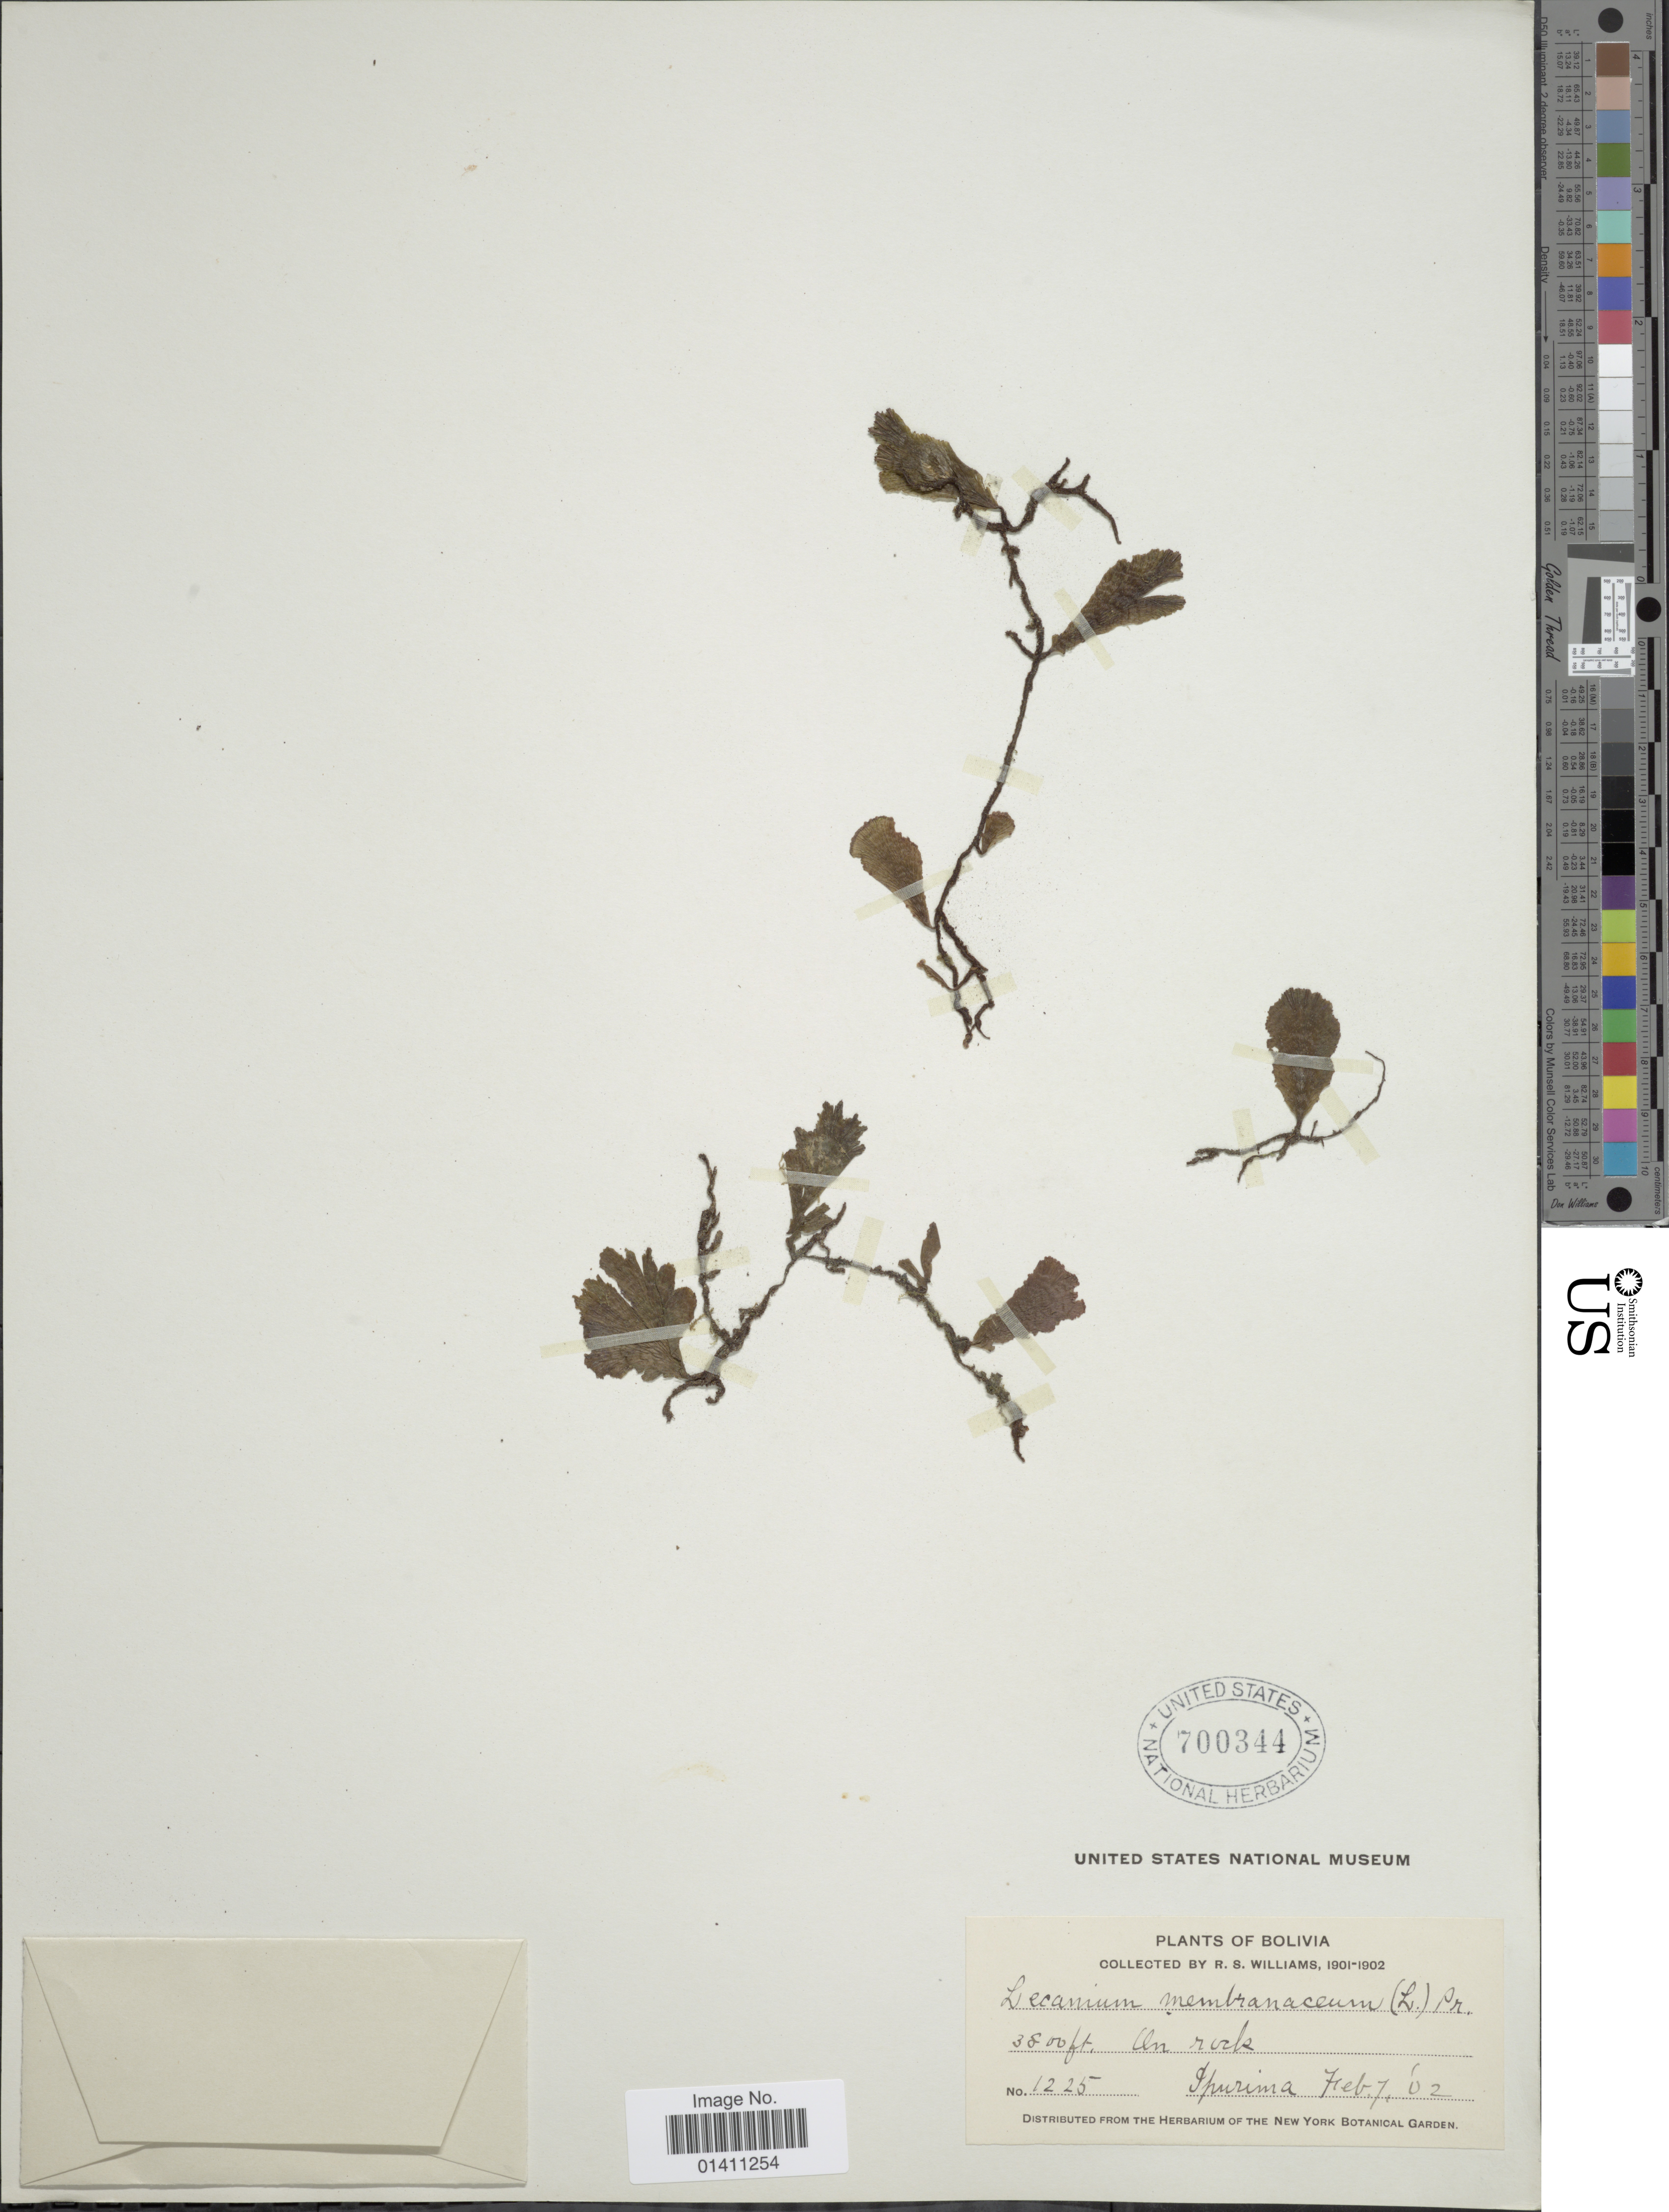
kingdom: Plantae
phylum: Tracheophyta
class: Polypodiopsida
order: Hymenophyllales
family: Hymenophyllaceae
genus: Didymoglossum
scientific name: Didymoglossum membranaceum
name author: (L.) Vareschi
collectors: R. S. Williams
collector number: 1225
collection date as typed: Feb 7, '02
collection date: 1902-02-07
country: Bolivia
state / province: La Paz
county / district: Franz Tamayo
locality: Ipurama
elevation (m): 1158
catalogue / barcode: US 700344